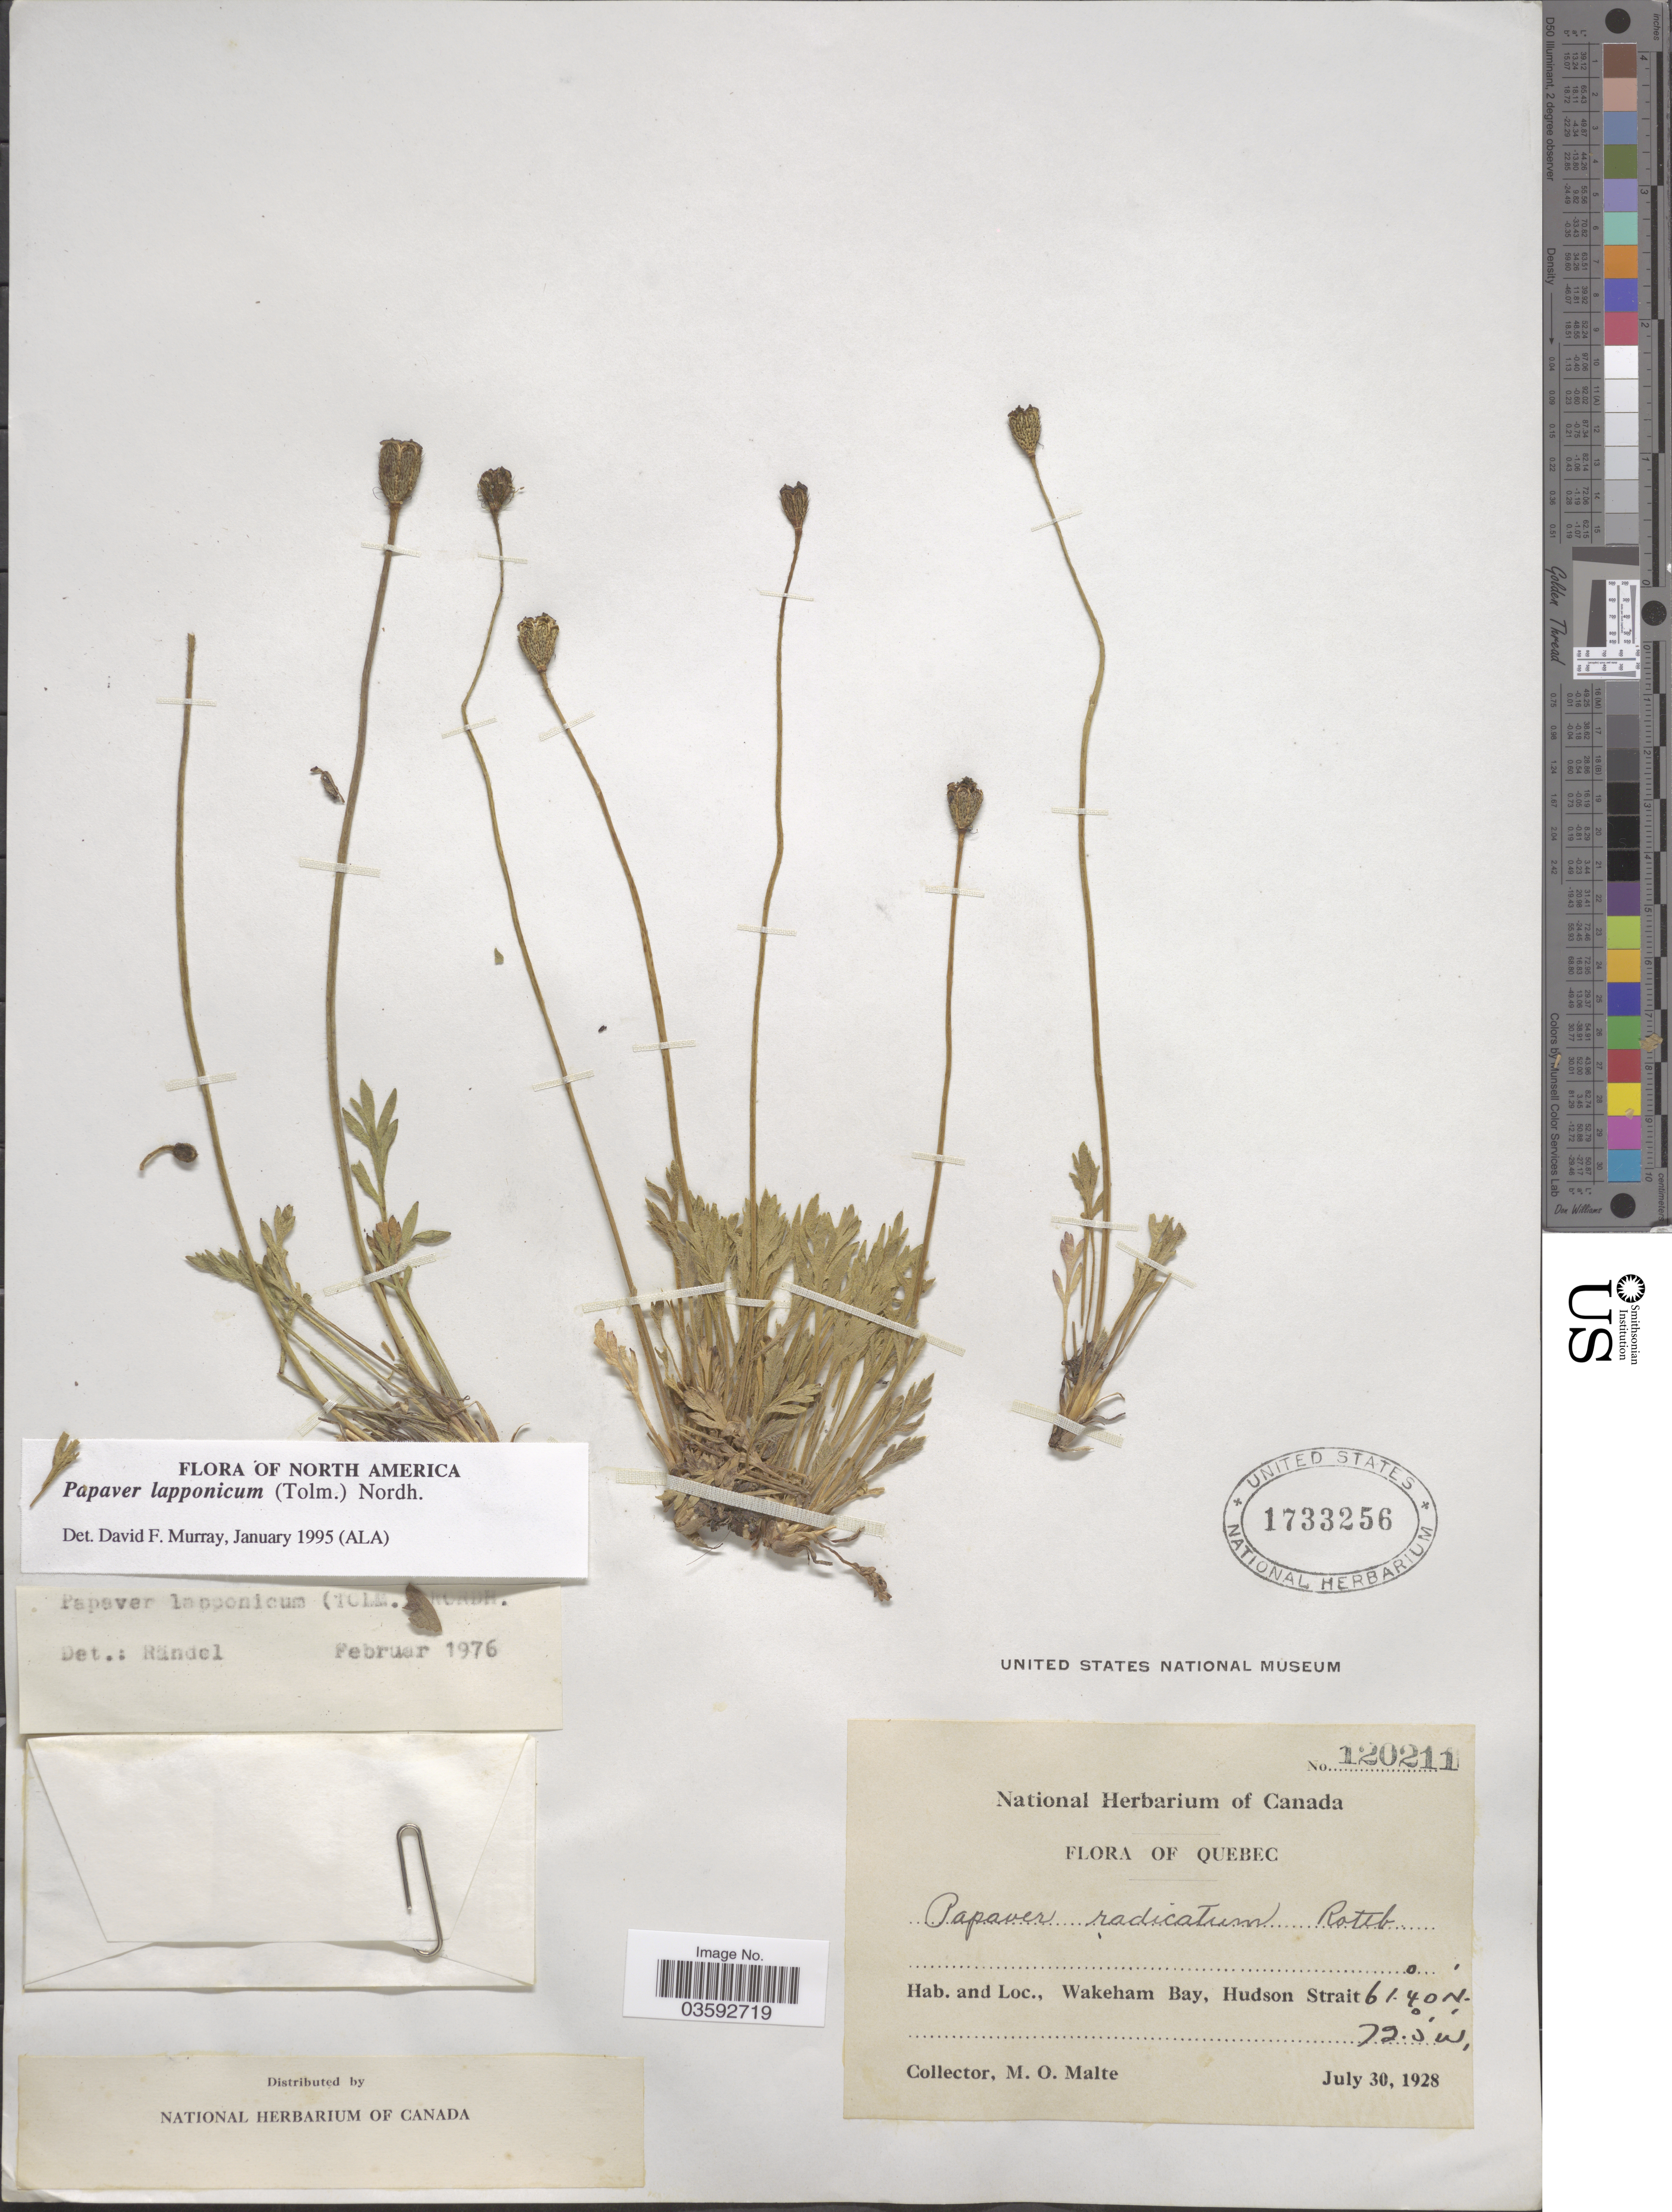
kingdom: Plantae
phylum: Tracheophyta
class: Magnoliopsida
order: Ranunculales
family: Papaveraceae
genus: Papaver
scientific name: Papaver lapponicum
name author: (Tolm.) Nordh.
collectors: M. O. Malte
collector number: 120211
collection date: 1928-07-30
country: Canada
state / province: Quebec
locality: Wakeham Bay, Hudson Strait.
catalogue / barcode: US 1733256